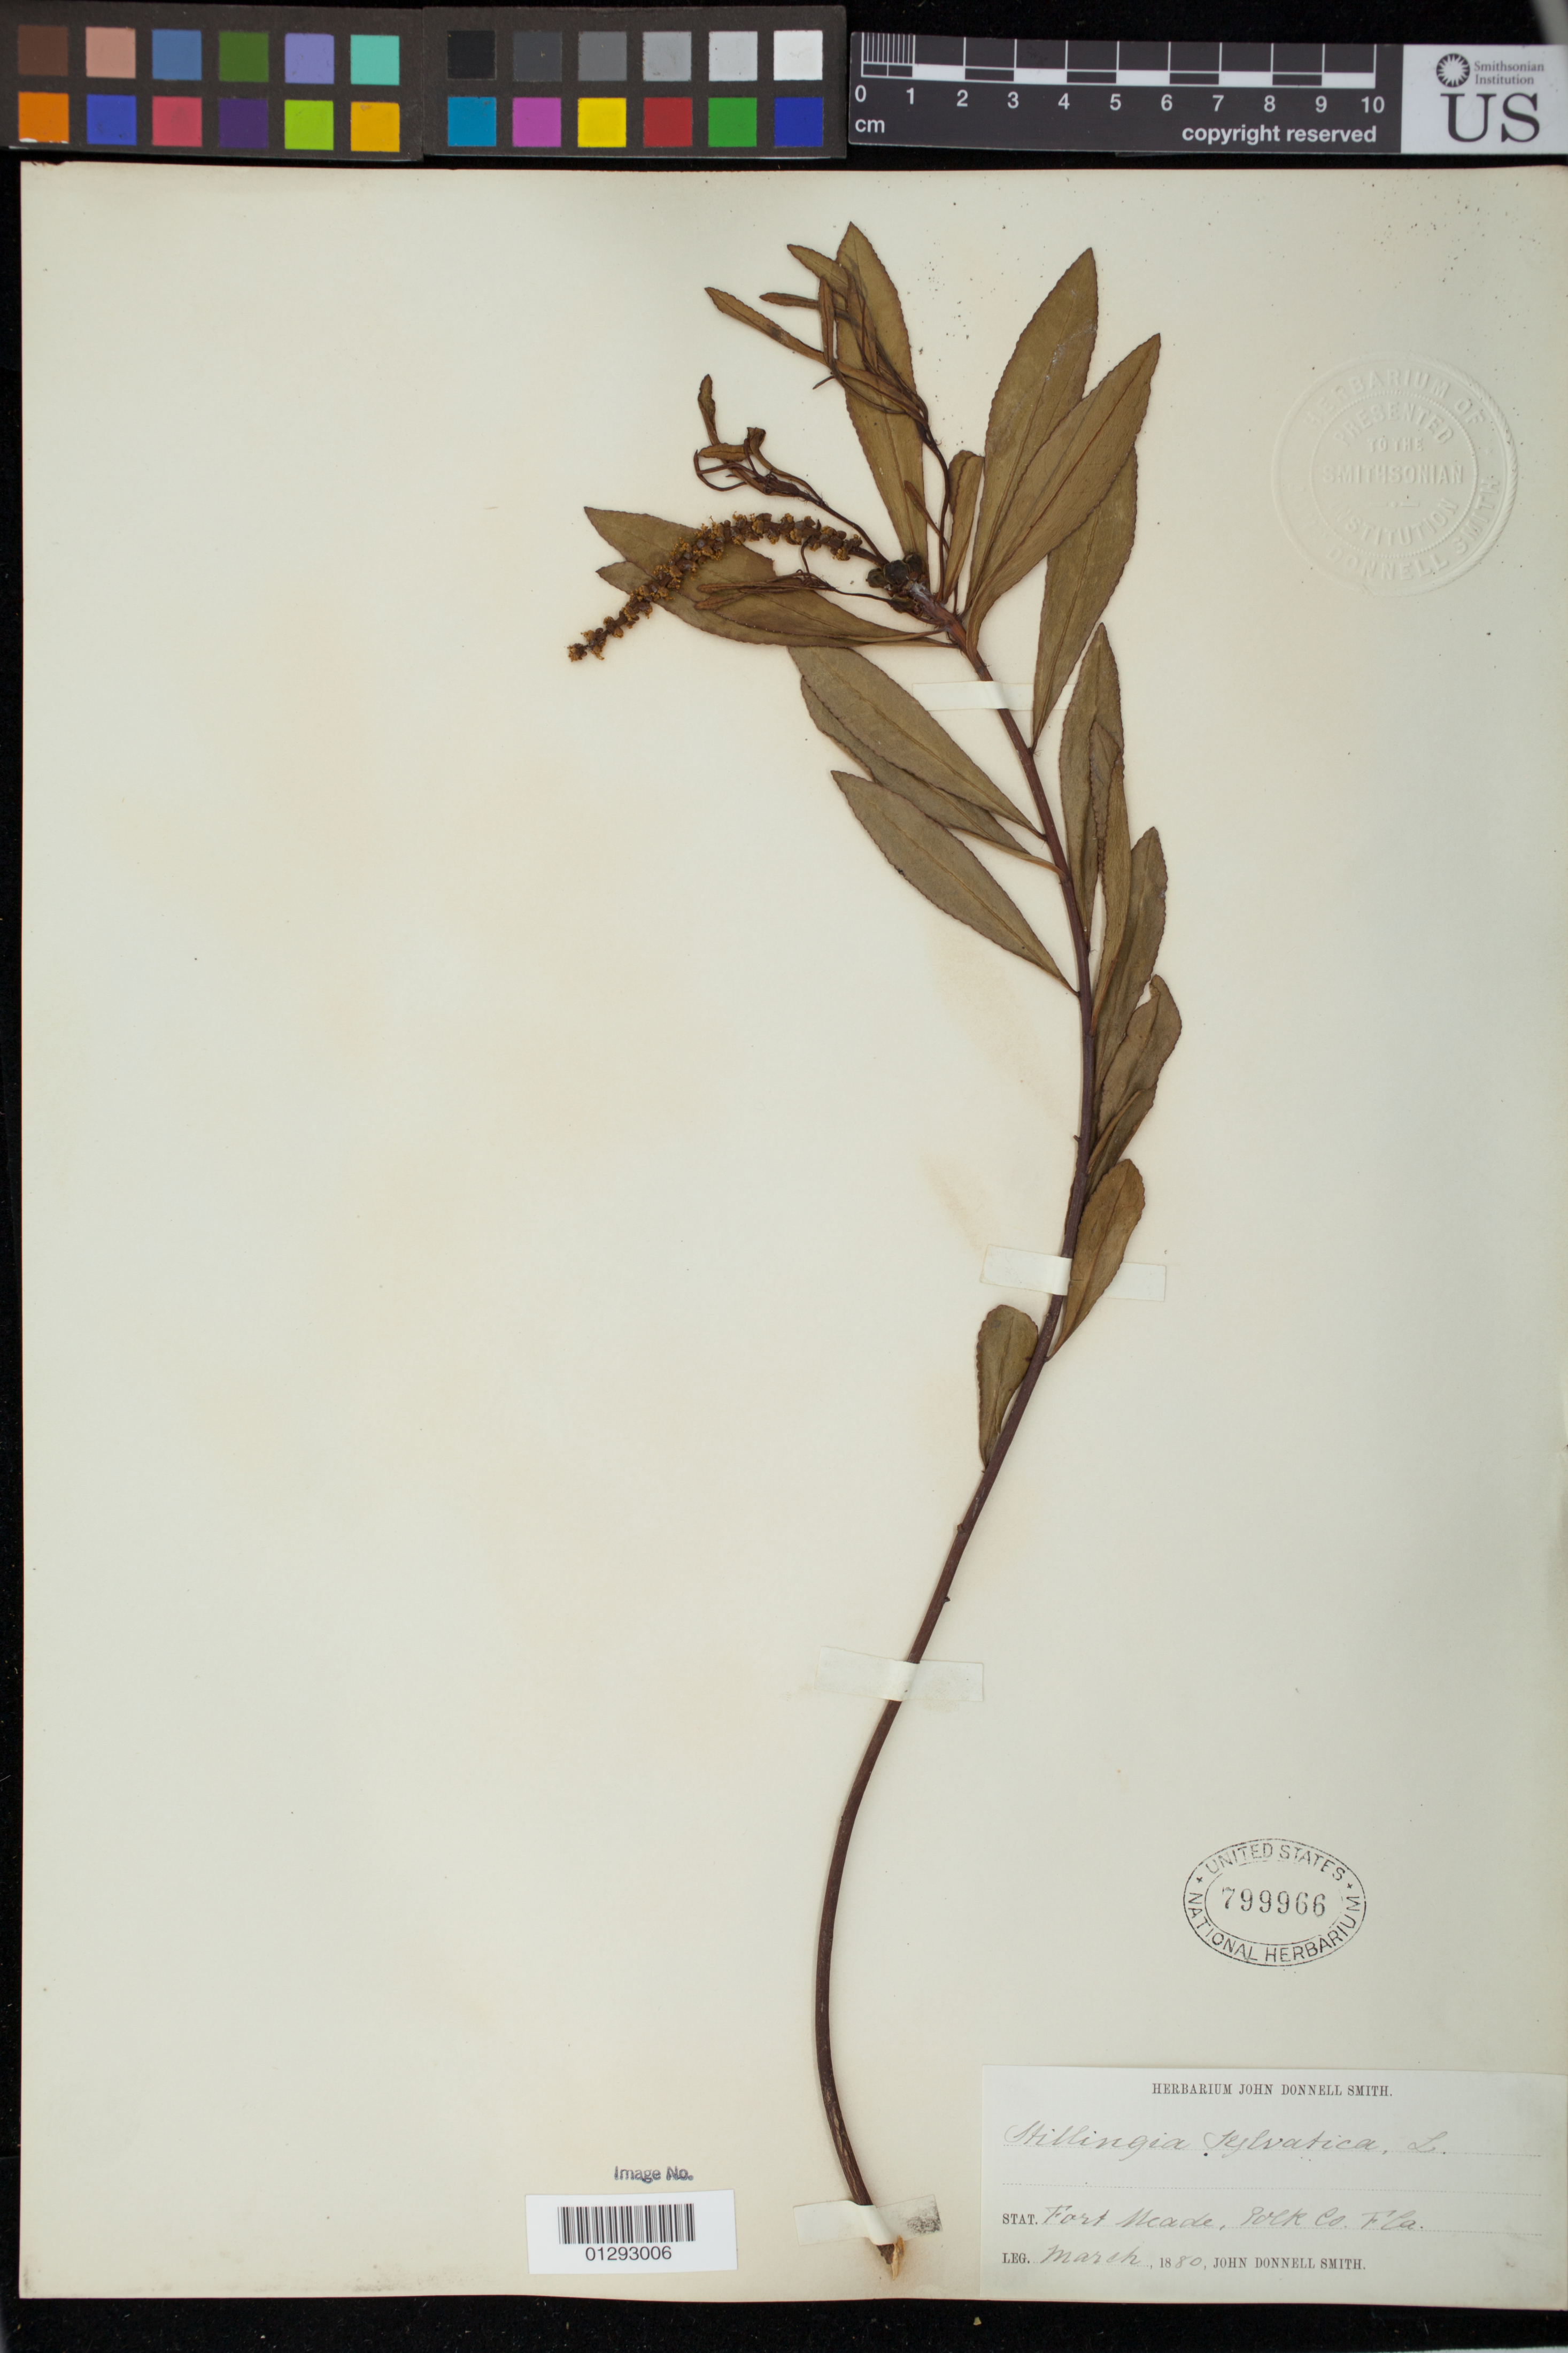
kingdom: Plantae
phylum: Tracheophyta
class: Magnoliopsida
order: Malpighiales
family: Euphorbiaceae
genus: Stillingia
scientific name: Stillingia sylvatica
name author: L.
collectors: J. Smith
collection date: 1880-03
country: United States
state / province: Florida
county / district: Polk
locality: Fort Meade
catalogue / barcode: US 799966